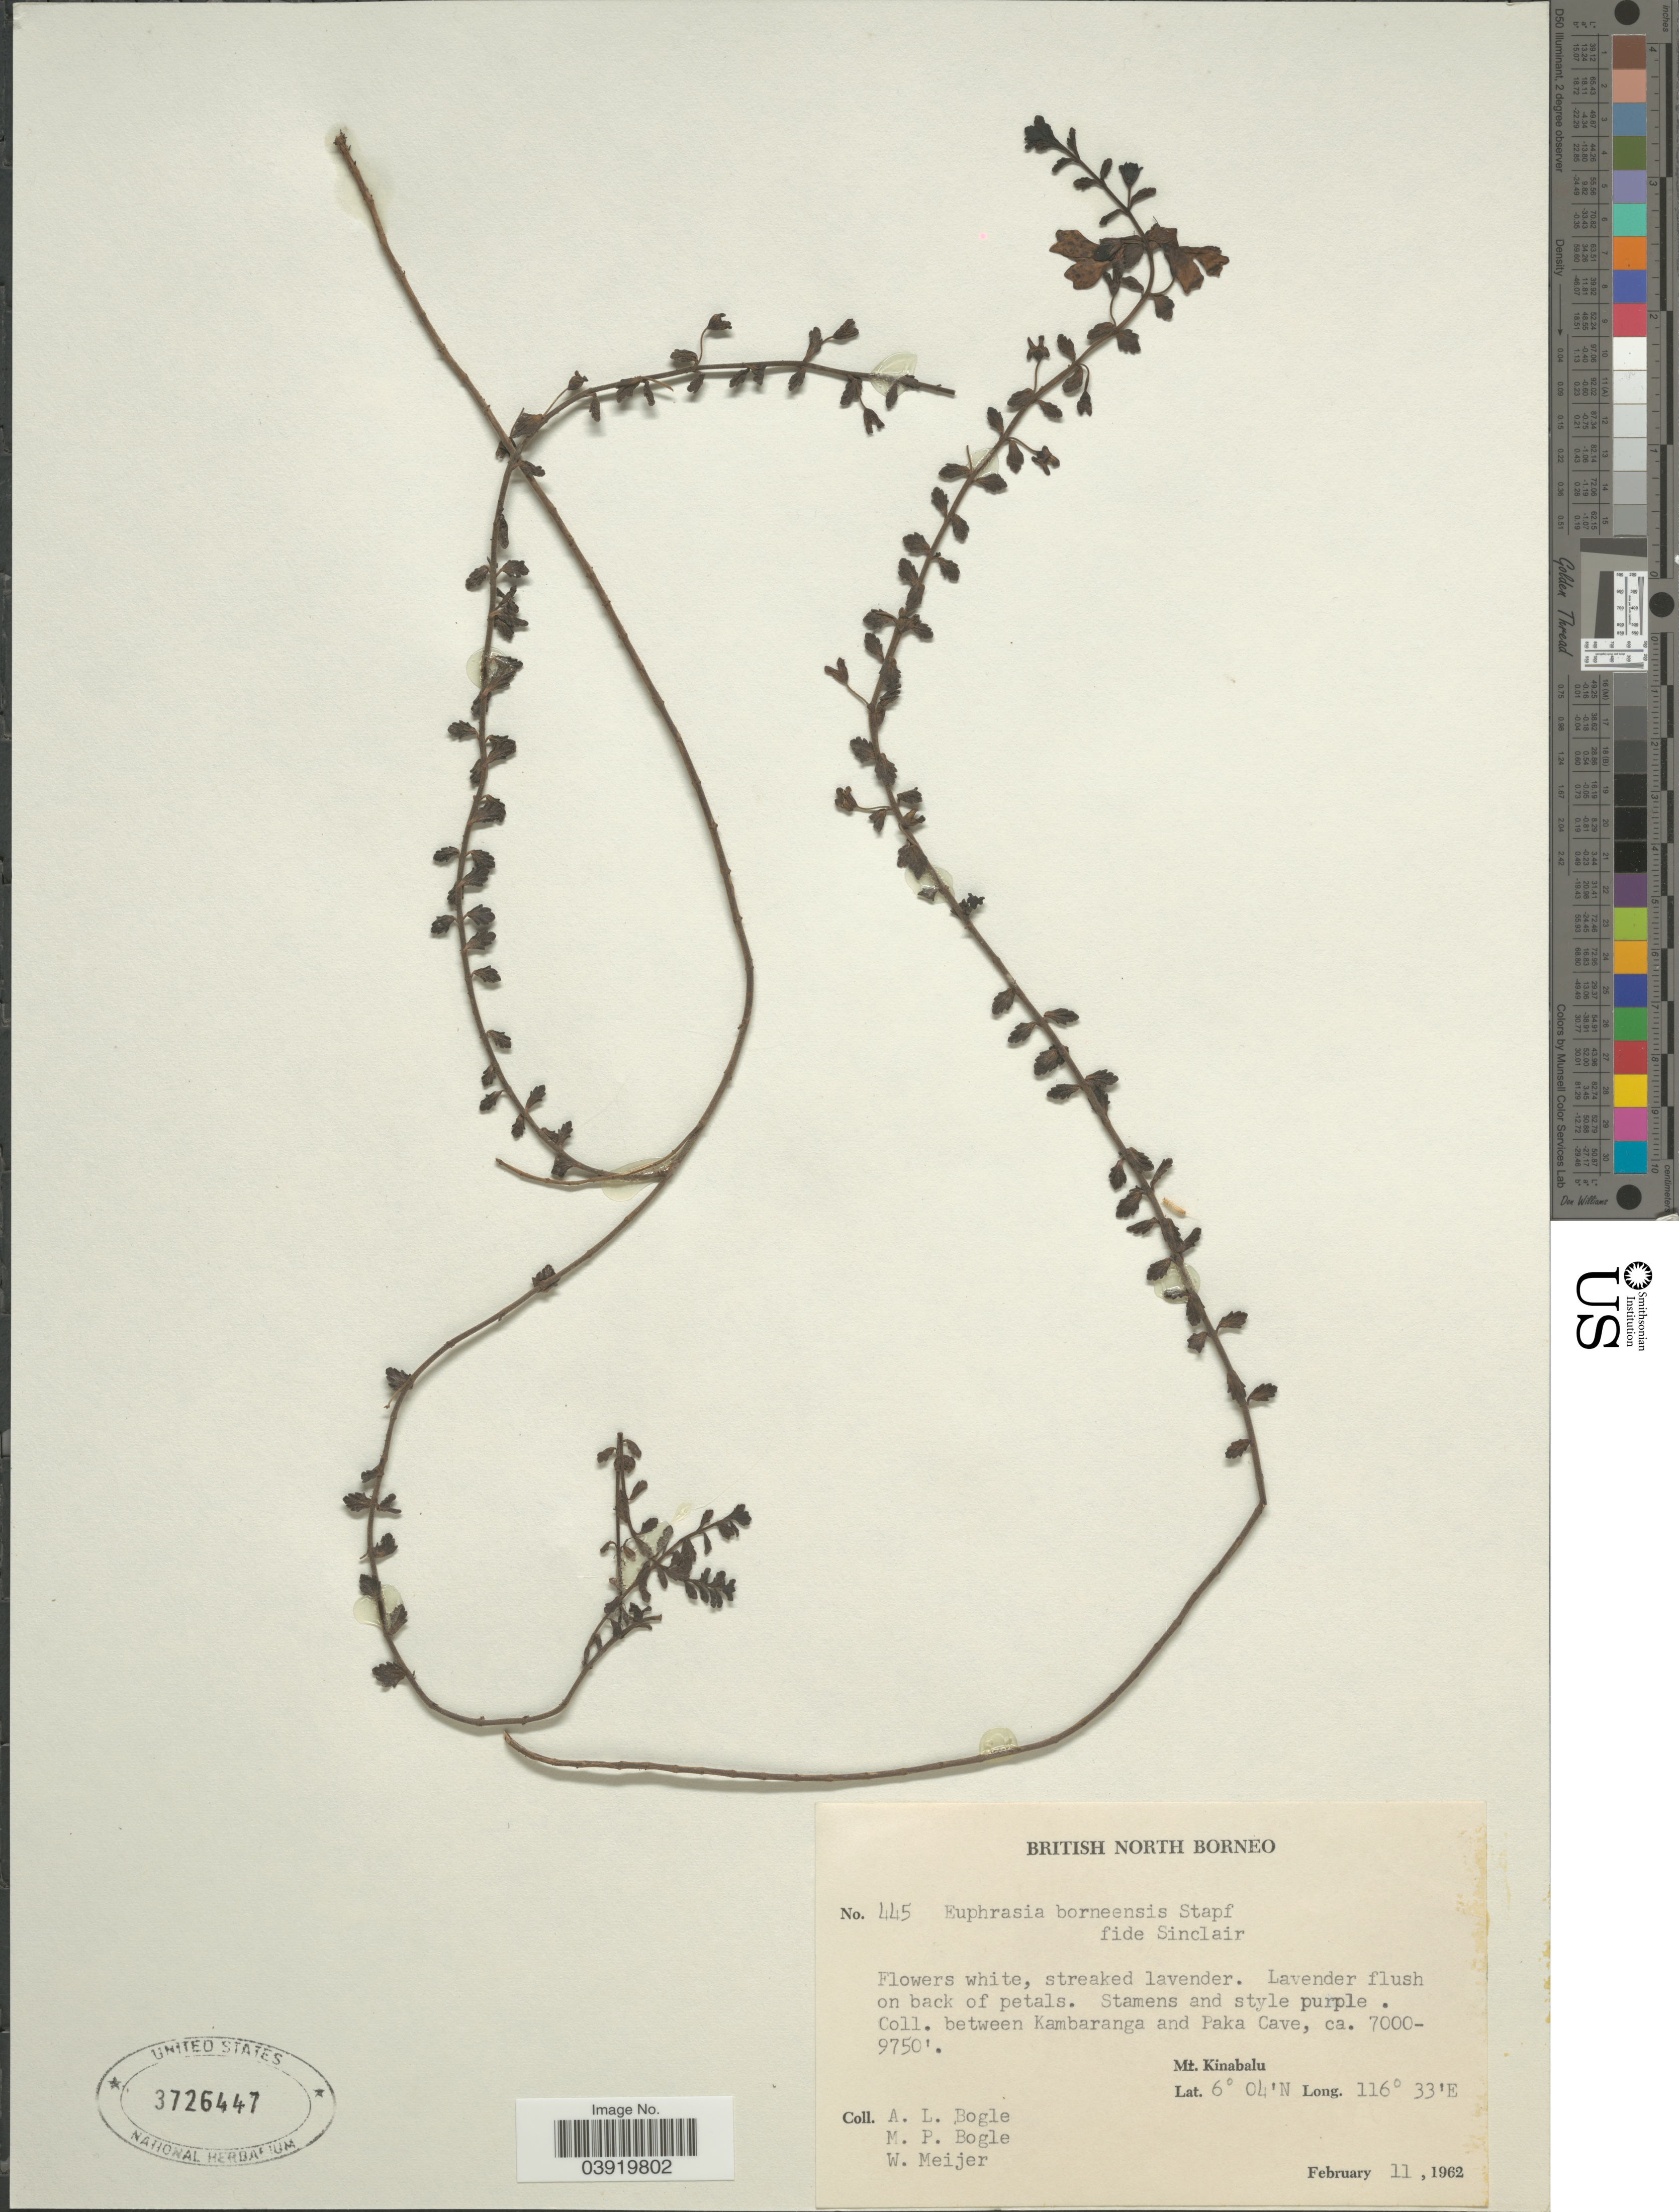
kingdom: Plantae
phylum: Tracheophyta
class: Magnoliopsida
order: Lamiales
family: Orobanchaceae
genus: Euphrasia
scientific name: Euphrasia borneensis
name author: Stapf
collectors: Bogle, A.L., M. Bogle & W. Meijer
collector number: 445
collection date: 1962-02-11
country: Malaysia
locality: British North Borneo. Between Kambaranga and Paka Cave. Mt. Kinabalu.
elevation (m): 2134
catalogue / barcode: US 3726447